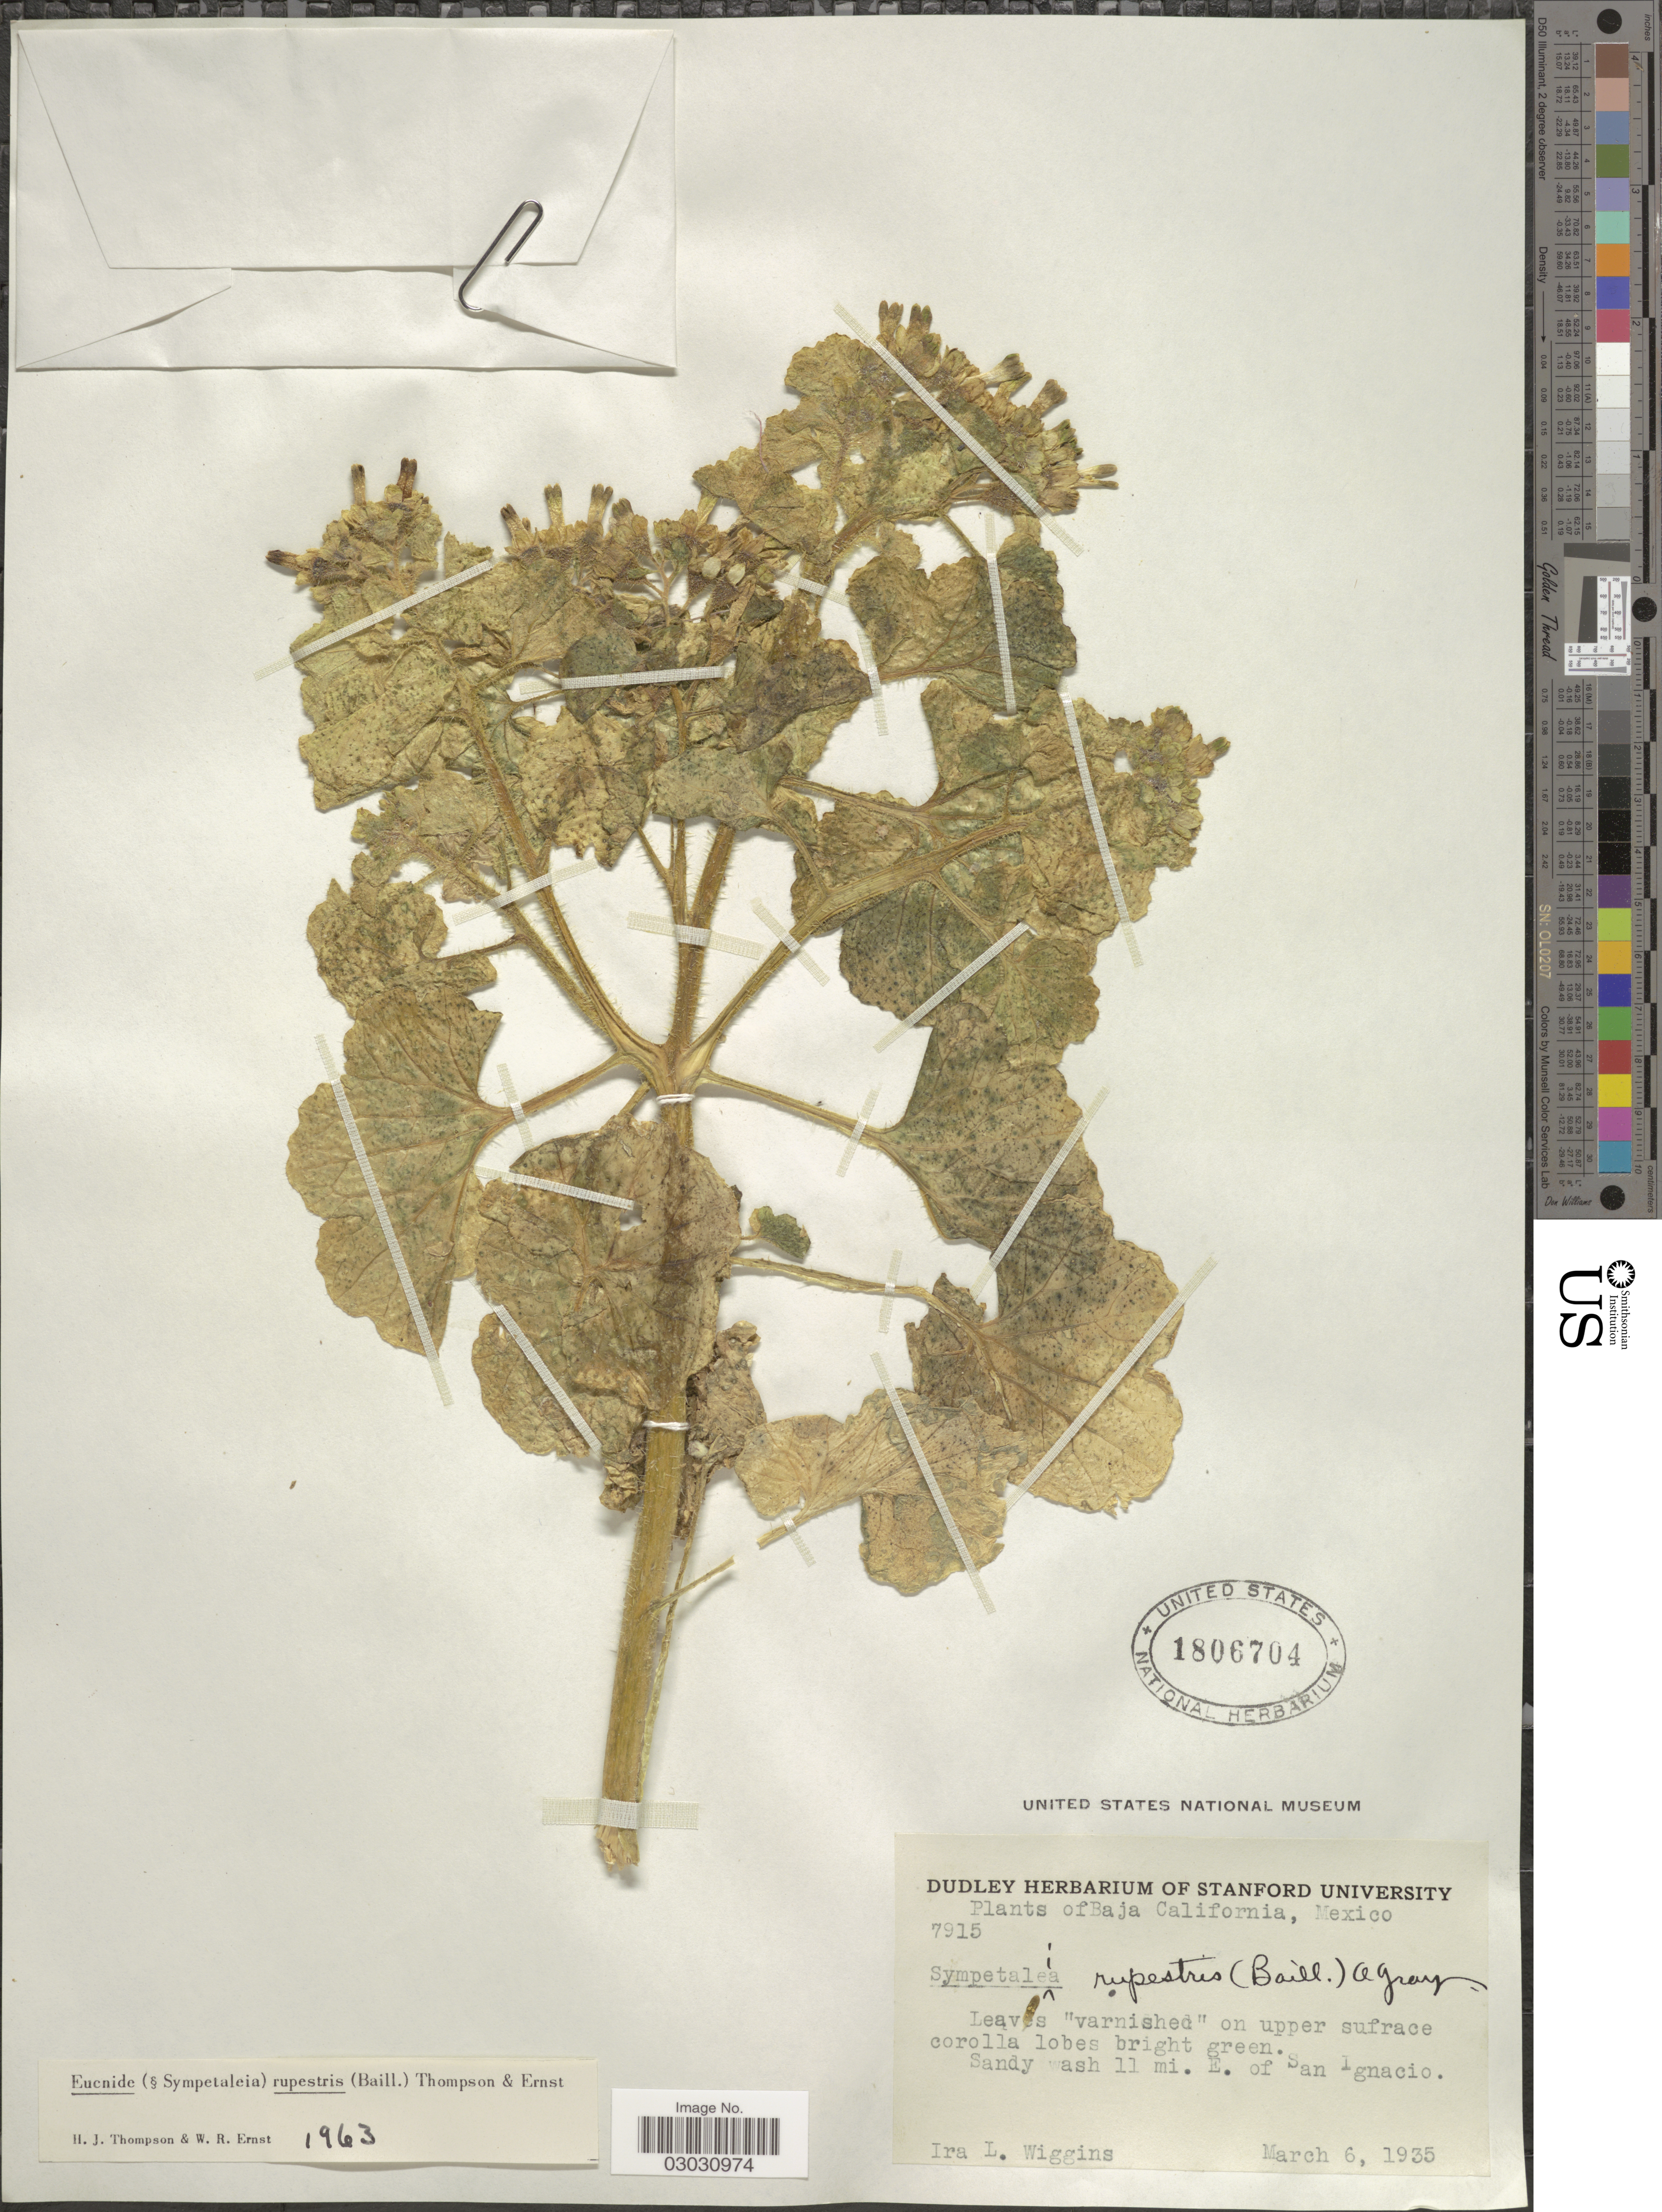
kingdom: Plantae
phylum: Tracheophyta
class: Magnoliopsida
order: Cornales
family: Loasaceae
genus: Eucnide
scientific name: Eucnide rupestris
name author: (Baill.) H.J. Thomps. & W.R. Ernst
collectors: I. L. Wiggins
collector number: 7915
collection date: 1935-03-06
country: Mexico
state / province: Baja California Sur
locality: Sandy wash 11 mi. E. of San Ignacio.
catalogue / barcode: US 1806704